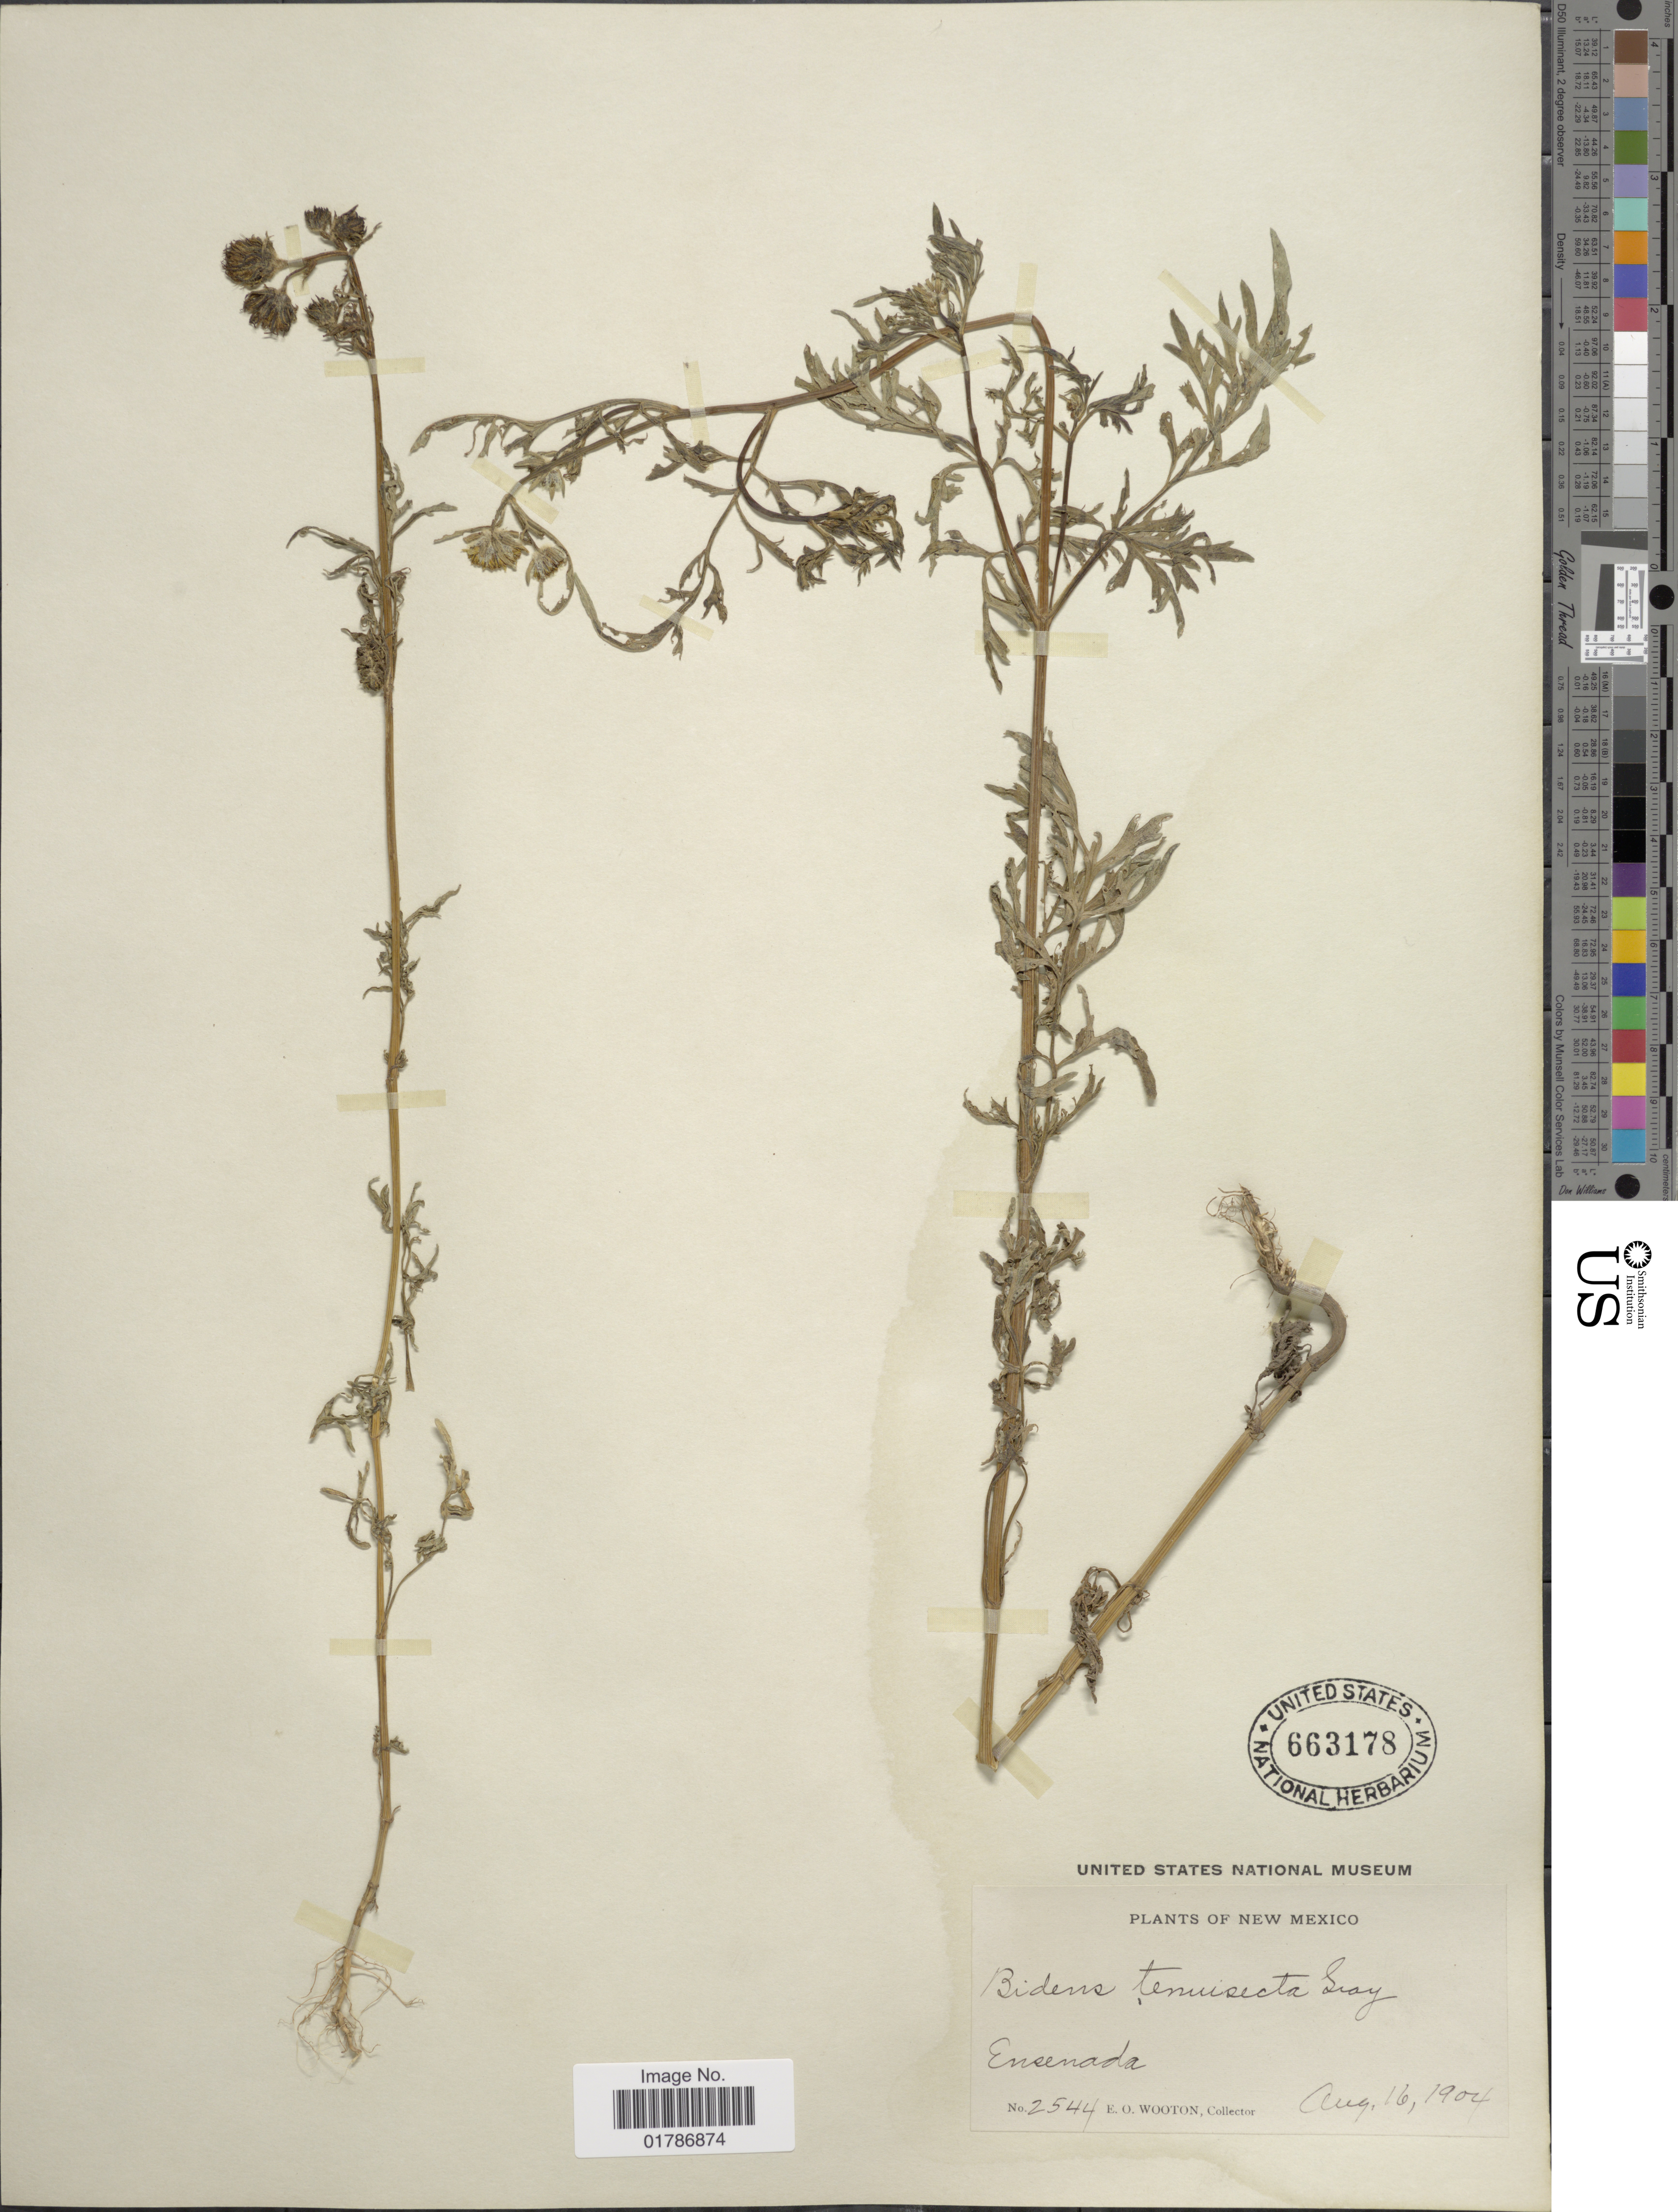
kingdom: Plantae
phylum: Tracheophyta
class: Magnoliopsida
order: Asterales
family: Asteraceae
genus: Bidens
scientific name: Bidens tenuisecta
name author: A. Gray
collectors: E. O. Wooton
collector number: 2544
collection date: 1904-08-16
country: United States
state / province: New Mexico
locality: Ensenada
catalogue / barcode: US 663178